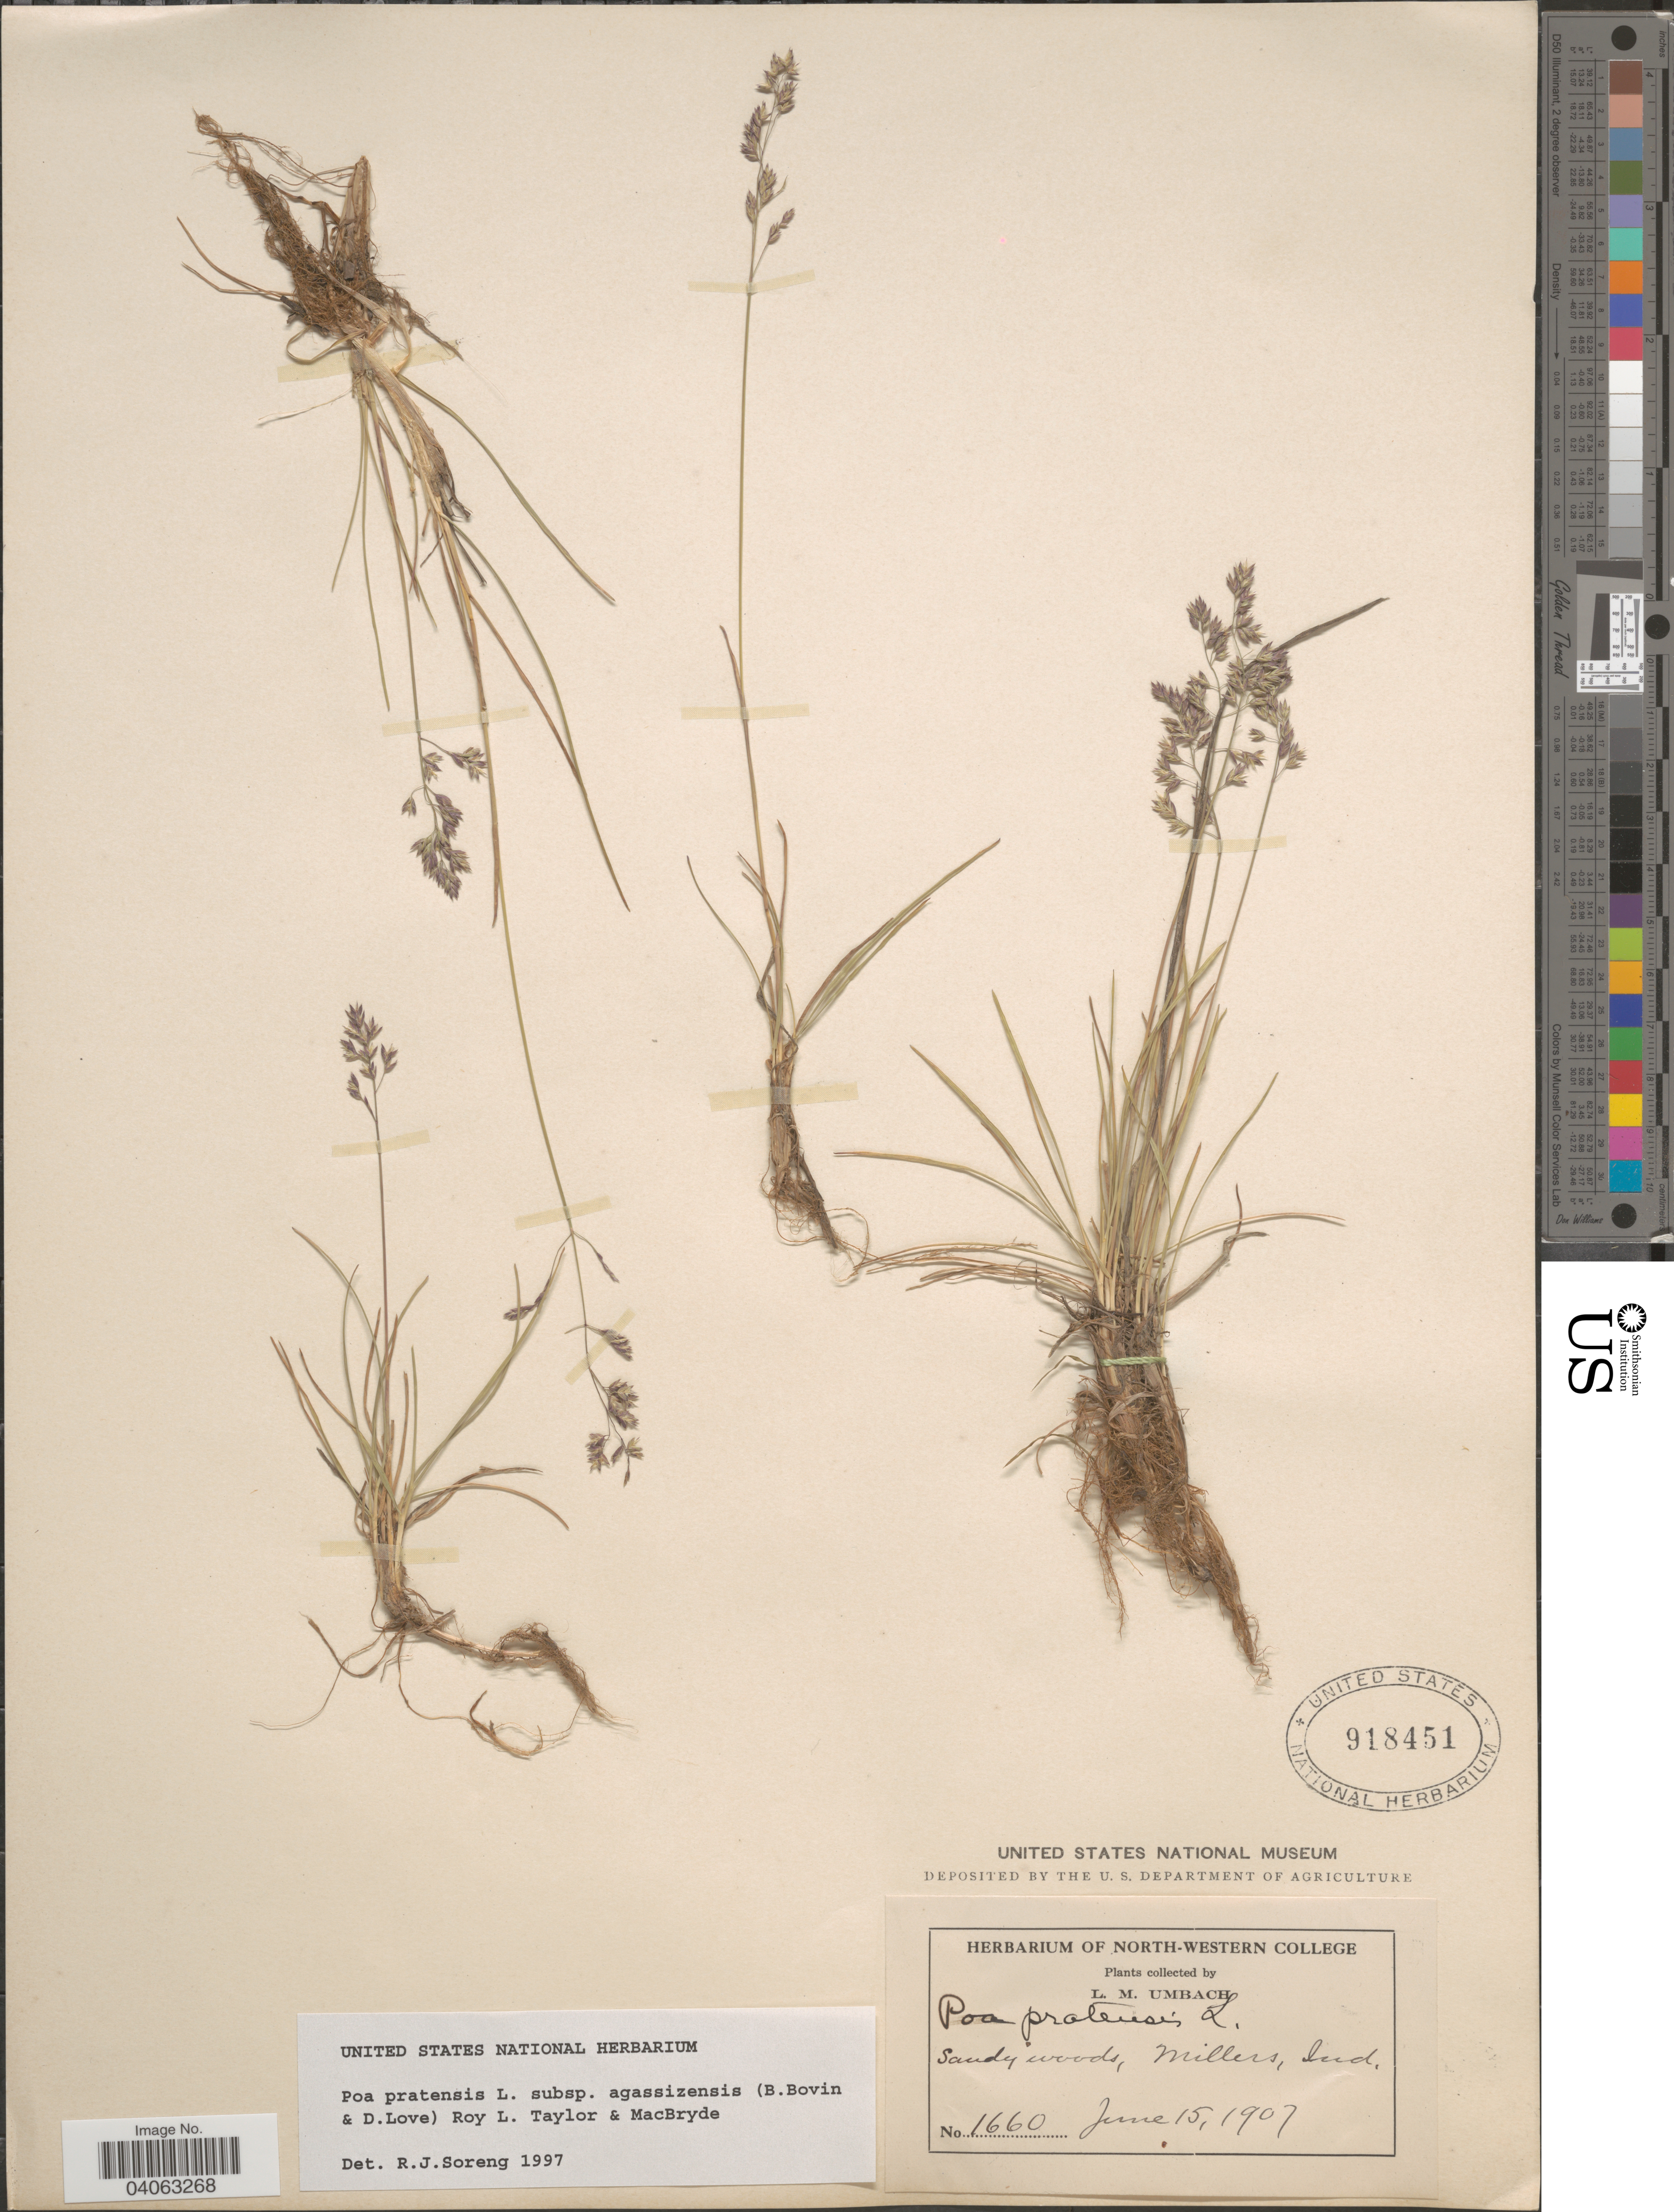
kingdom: Plantae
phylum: Tracheophyta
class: Liliopsida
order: Poales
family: Poaceae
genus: Poa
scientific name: Poa pratensis subsp. agassizensis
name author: (B. Boivin & D. Löve) Roy L. Taylor & MacBryde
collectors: L. M. Umbach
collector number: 1660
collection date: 1907-06-15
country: United States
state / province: Indiana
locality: Sandy woods, Millers.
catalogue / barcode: US 918451